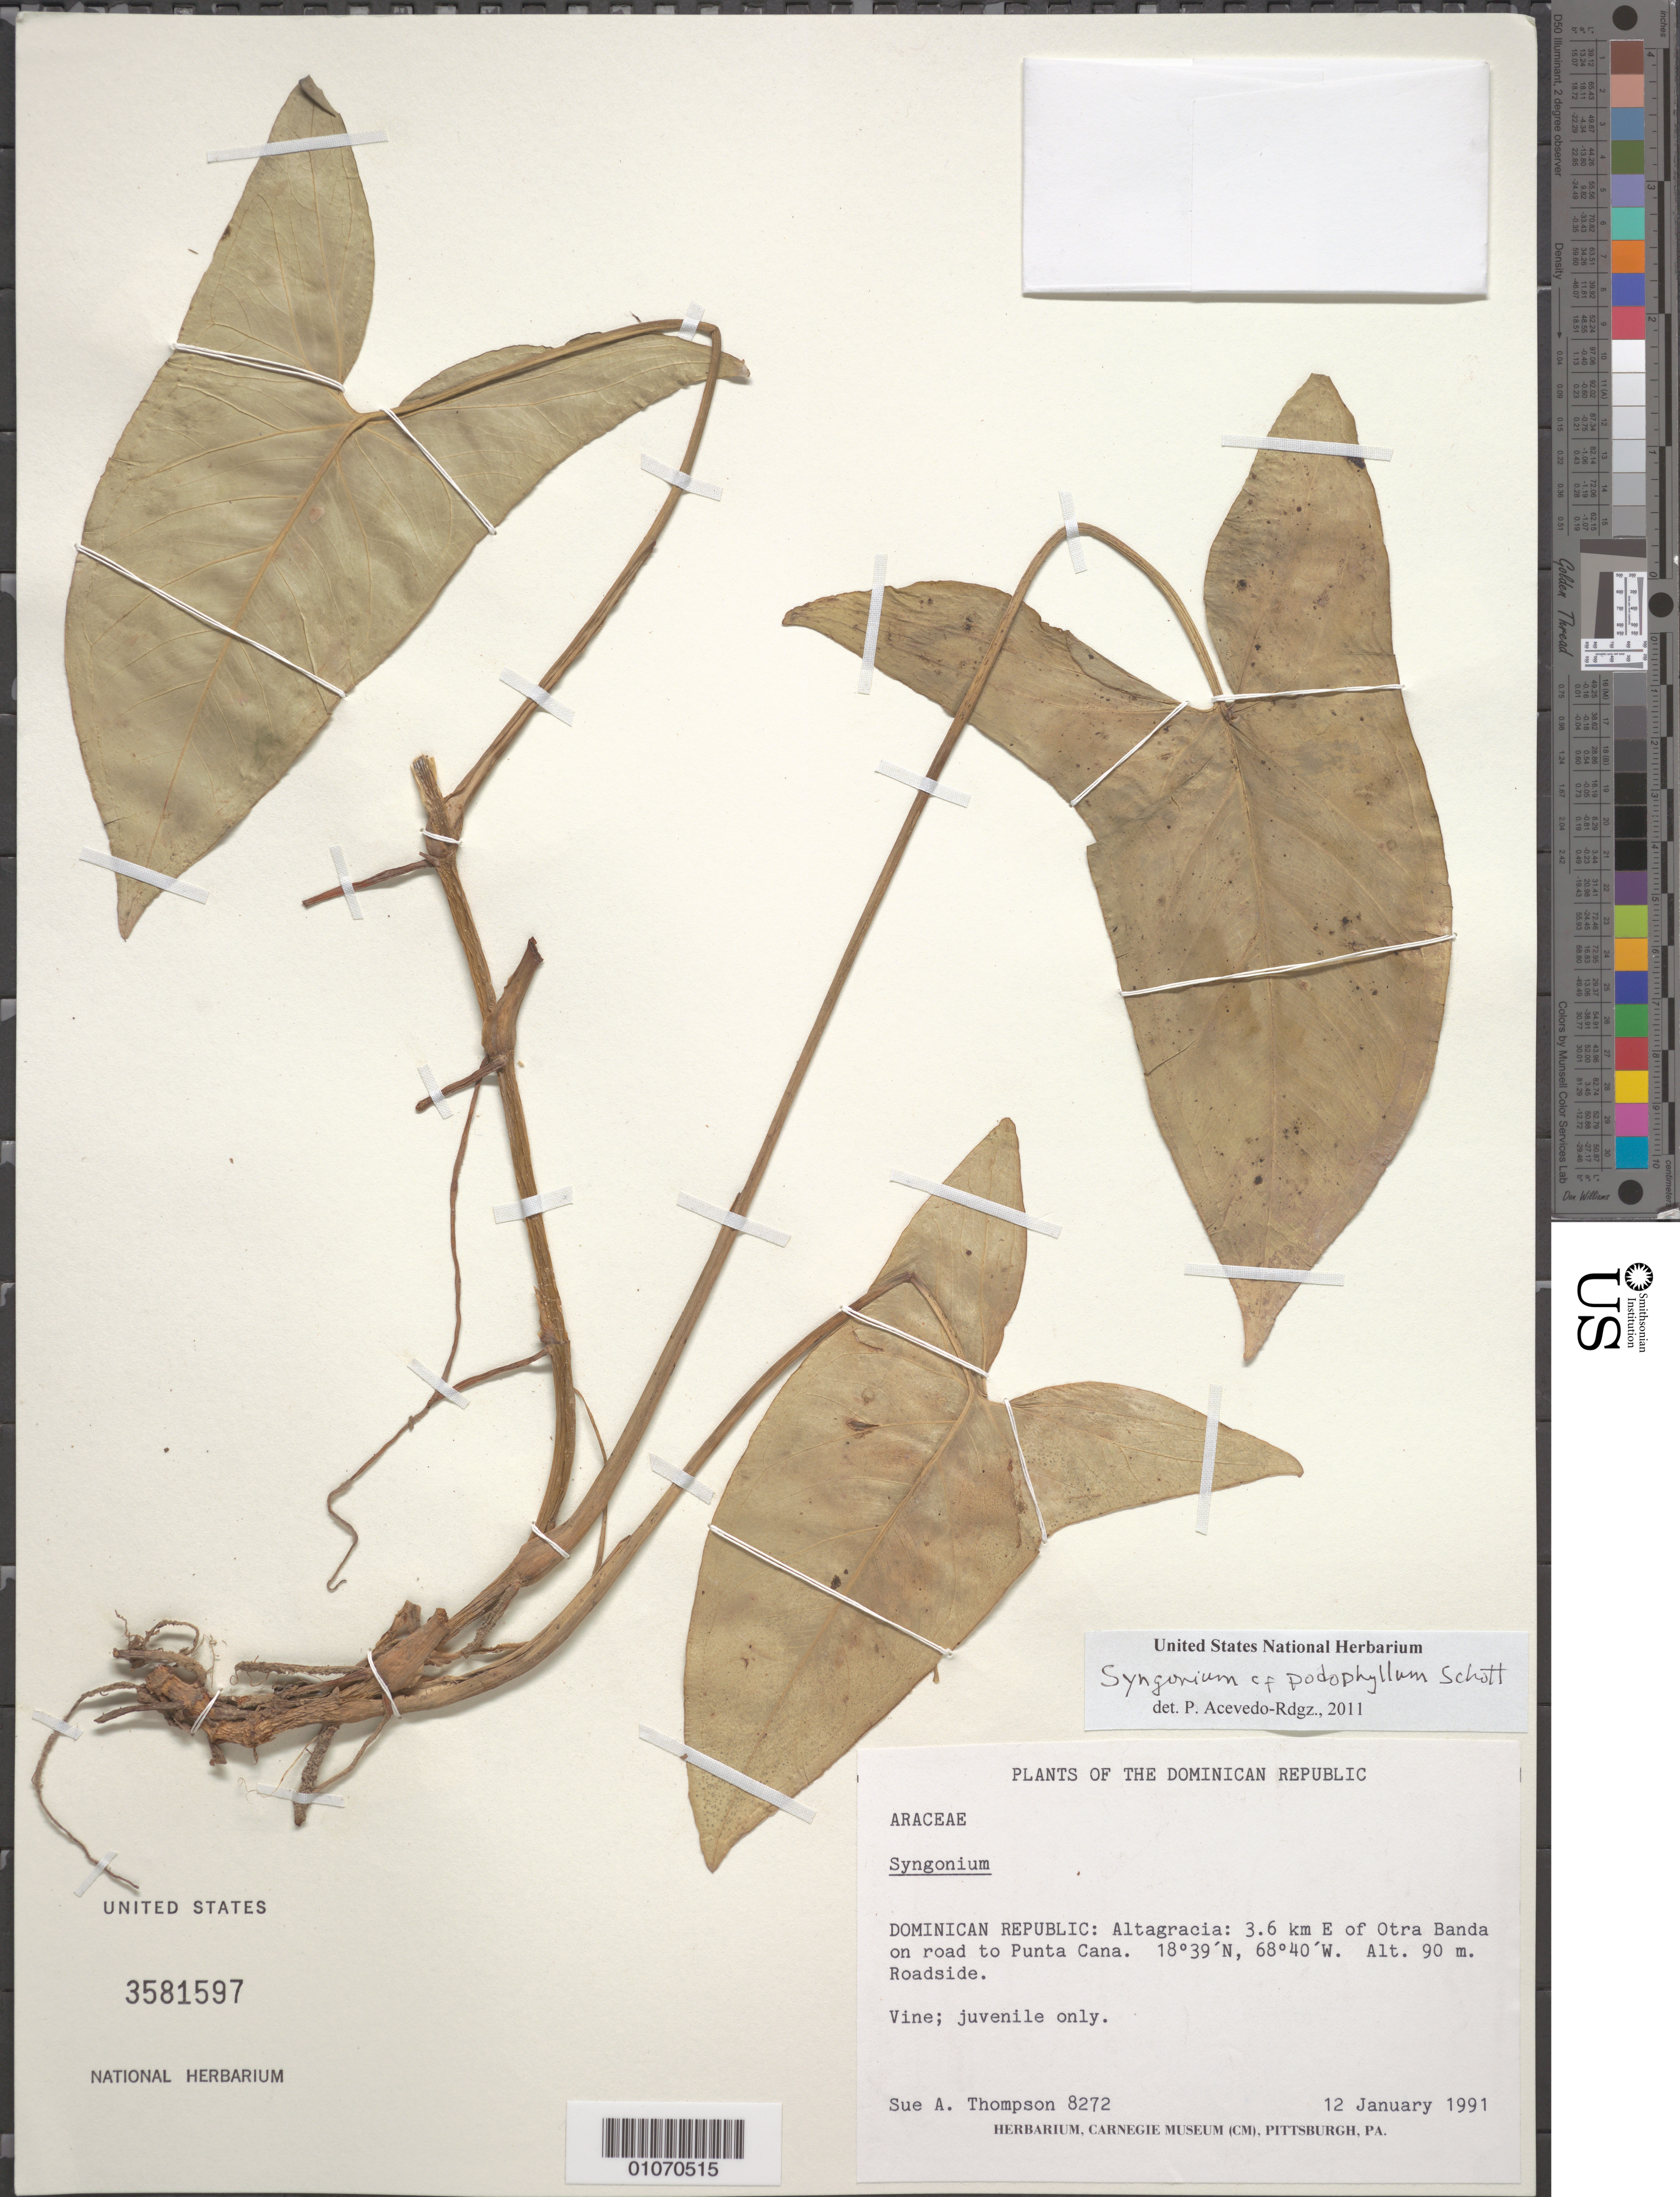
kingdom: Plantae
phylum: Tracheophyta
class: Liliopsida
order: Alismatales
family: Araceae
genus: Syngonium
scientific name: Syngonium podophyllum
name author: Schott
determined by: Acevedo-Rodríguez, P., (BOT), Smithsonian Institution - National Museum of Natural History (UNITED STATES)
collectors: S. A. Thompson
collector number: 8272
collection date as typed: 12 Jan 1991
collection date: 1991-01-12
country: Dominican Republic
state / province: La Altagracía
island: Hispaniola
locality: Otra Banda, 3.6 km E of, on road to Punta Cana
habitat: Roadside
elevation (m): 90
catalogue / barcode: US 3581597